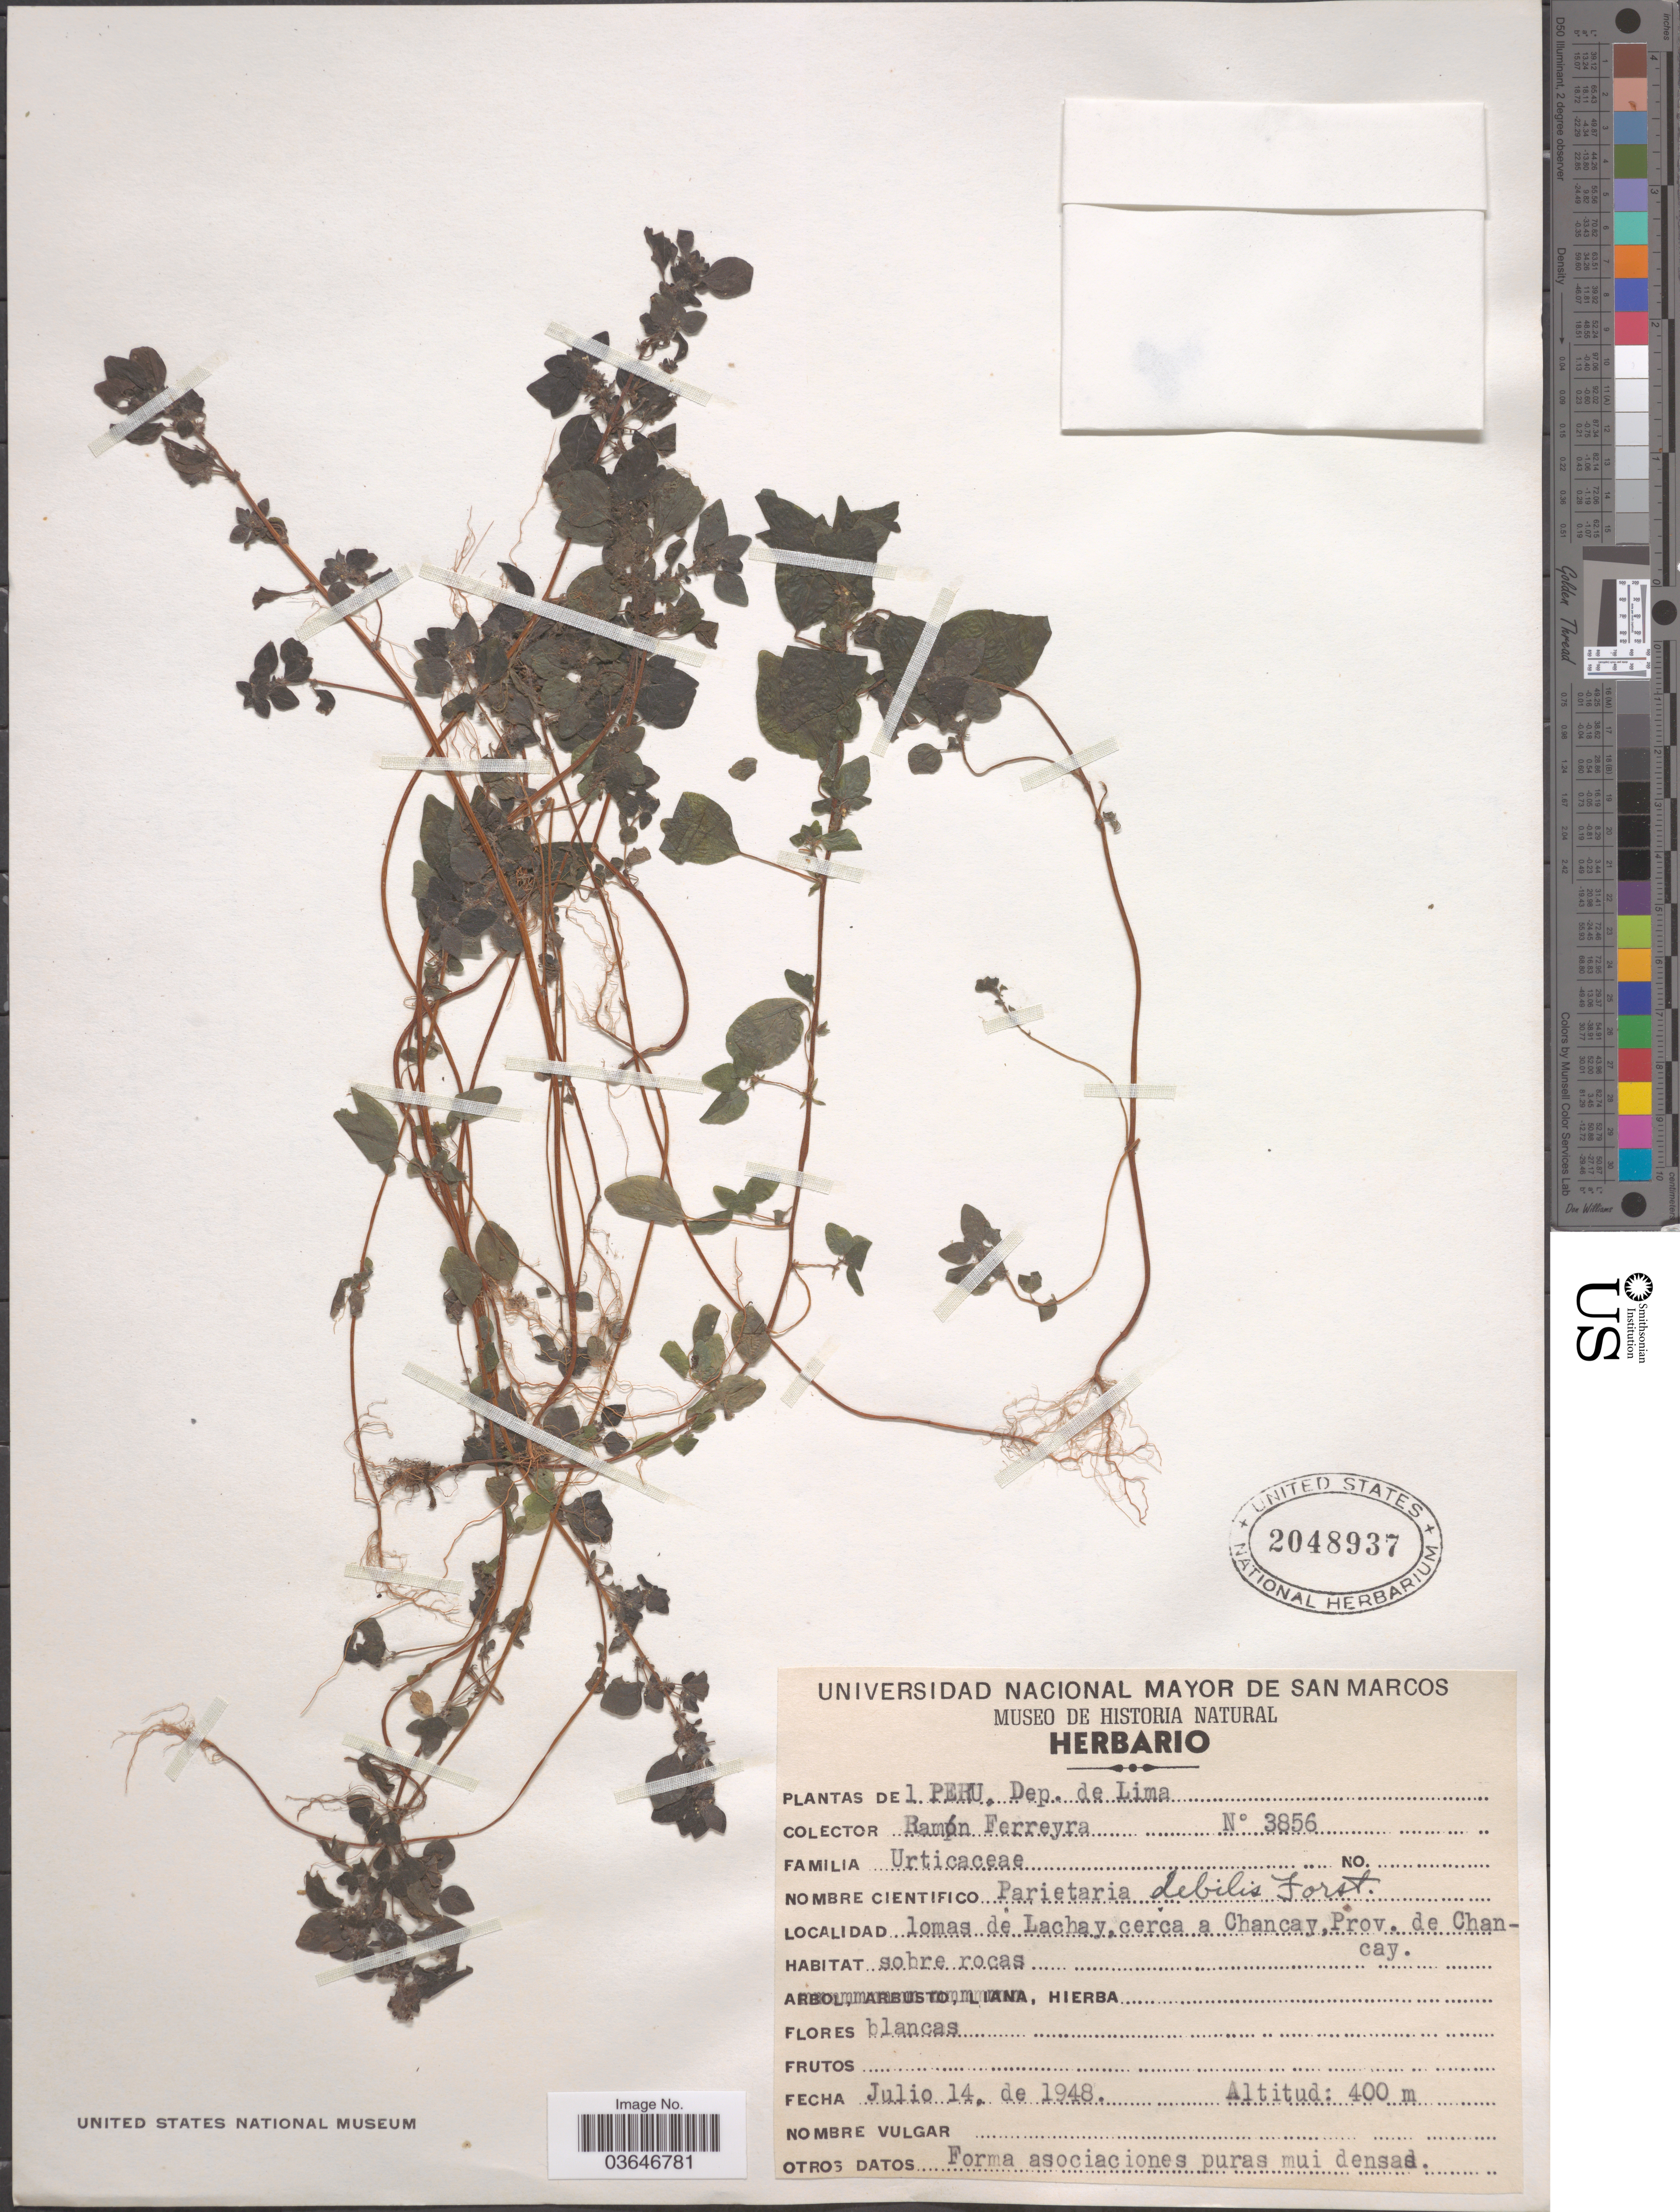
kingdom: Plantae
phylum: Tracheophyta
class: Magnoliopsida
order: Rosales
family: Urticaceae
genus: Parietaria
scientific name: Parietaria debilis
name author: G. Forst.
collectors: R. A. Ferreyra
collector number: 3856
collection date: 1948-07-14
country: Peru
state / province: Lima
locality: Dep. de Lima. Lomas de Lachay, cerca a Chancay, Prov. de Chancay.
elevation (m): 400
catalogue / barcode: US 2048937